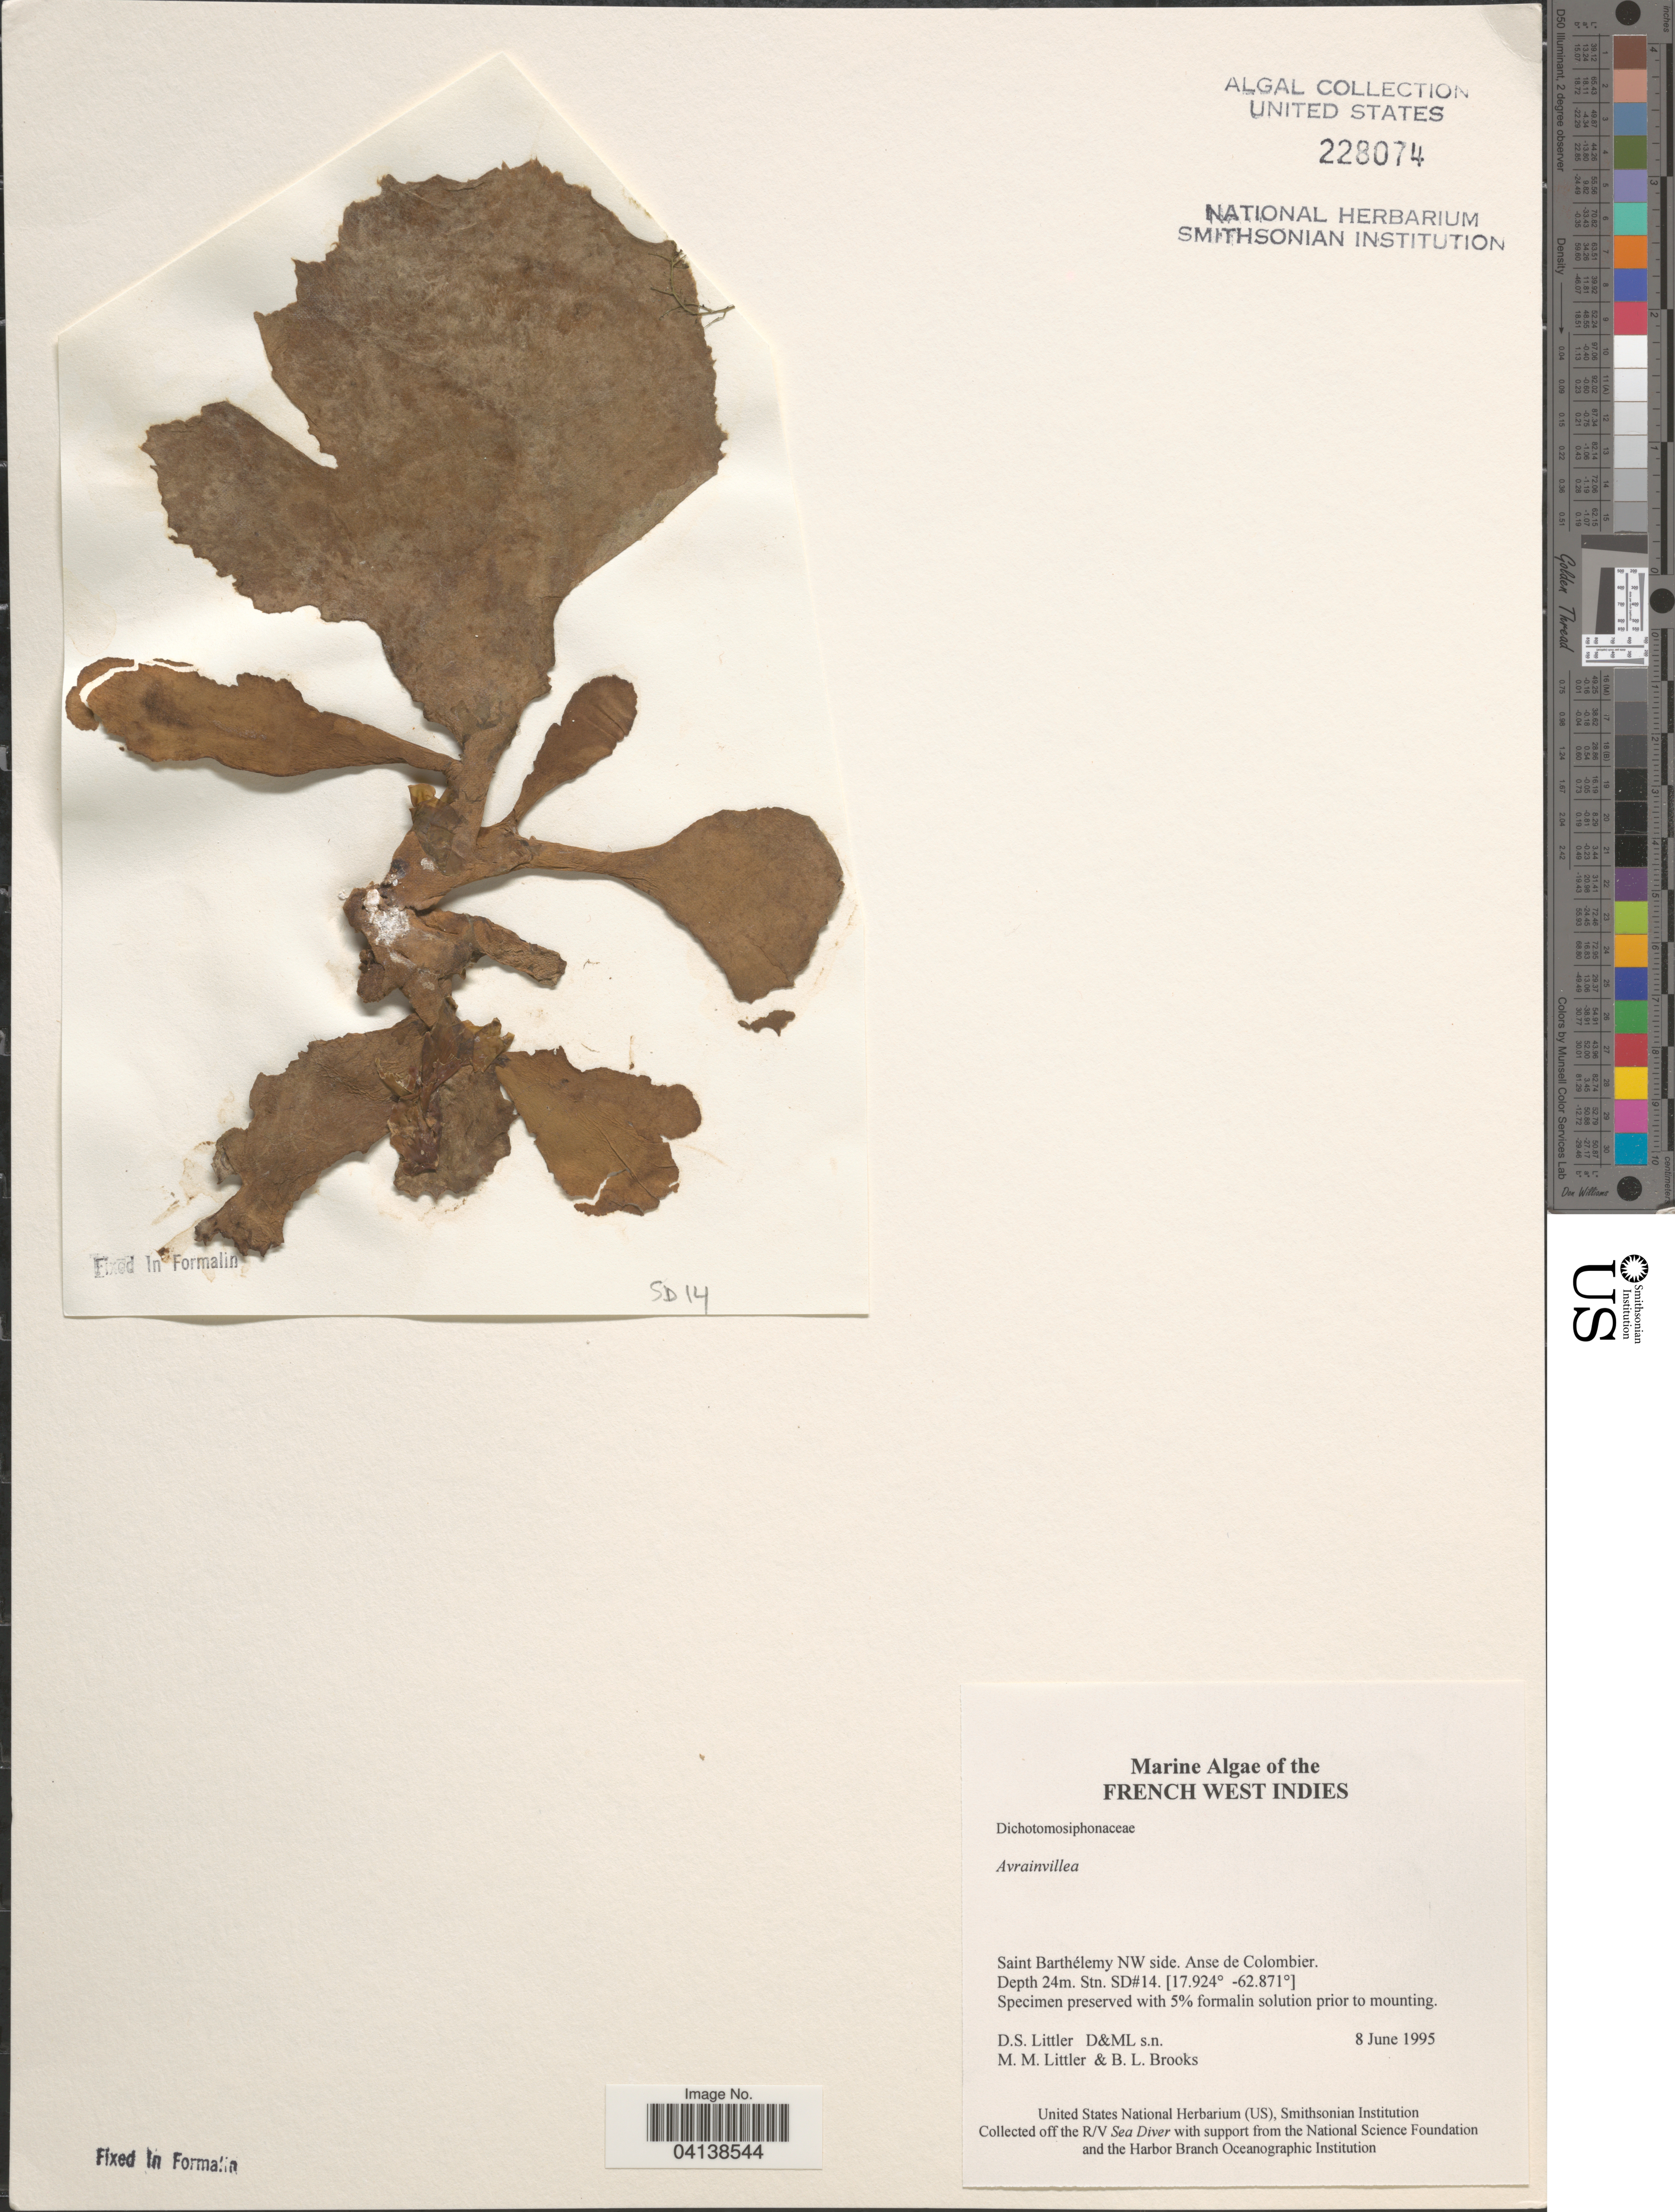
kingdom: Plantae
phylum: Chlorophyta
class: Ulvophyceae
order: Bryopsidales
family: Dichotomosiphonaceae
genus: Avrainvillea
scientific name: Avrainvillea sp.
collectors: D. S. Littler & B. Brooks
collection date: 1995-06-08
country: Saint Barthélemy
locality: French West Indies. NW side. Anse de Colombier. Stn. SD#14.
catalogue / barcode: US 228074